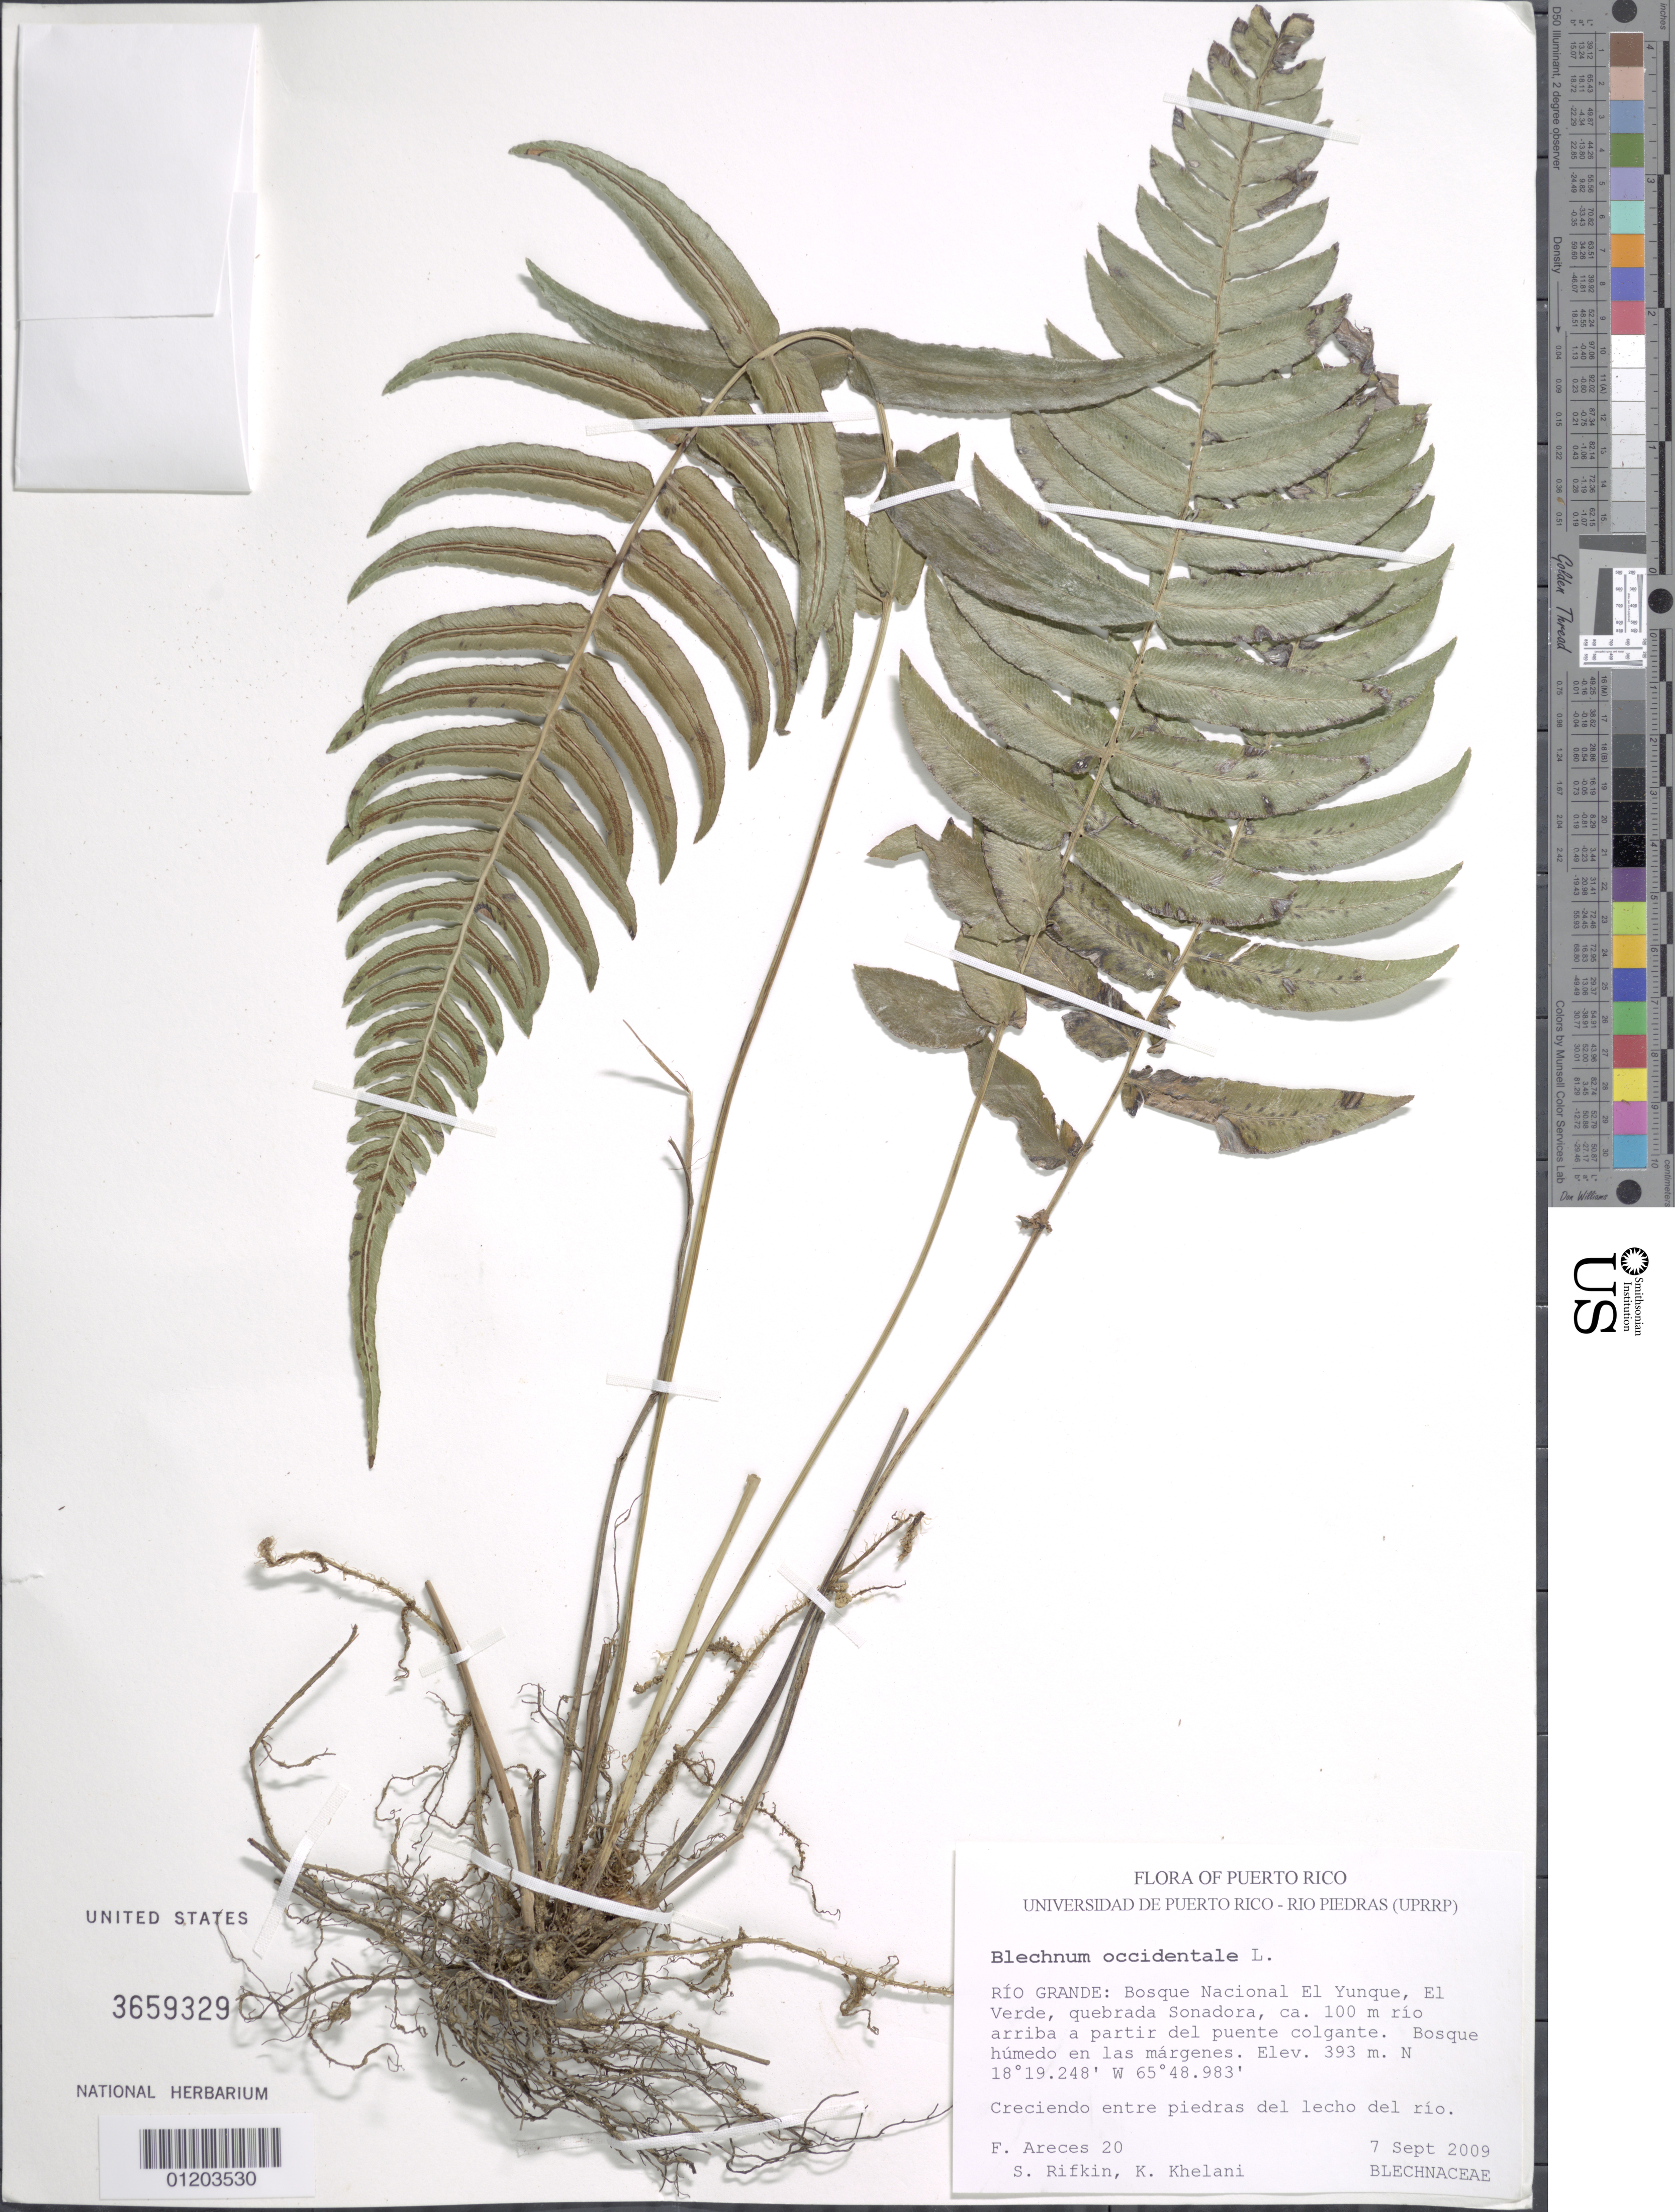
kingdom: Plantae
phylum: Tracheophyta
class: Polypodiopsida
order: Polypodiales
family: Blechnaceae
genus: Blechnum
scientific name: Blechnum occidentale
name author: L.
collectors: F. Areces Berazaín, S. Rifkin & K. Khelani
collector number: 20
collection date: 2009-09-07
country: Puerto Rico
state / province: Río Grande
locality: Bosque Nacional El Yunque, El Verde, quebrada Sonadora, ca. 100 m río arriba a partir del puente colgante.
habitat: Bosque húmedo en las márgenes.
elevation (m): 393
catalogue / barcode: US 3659329